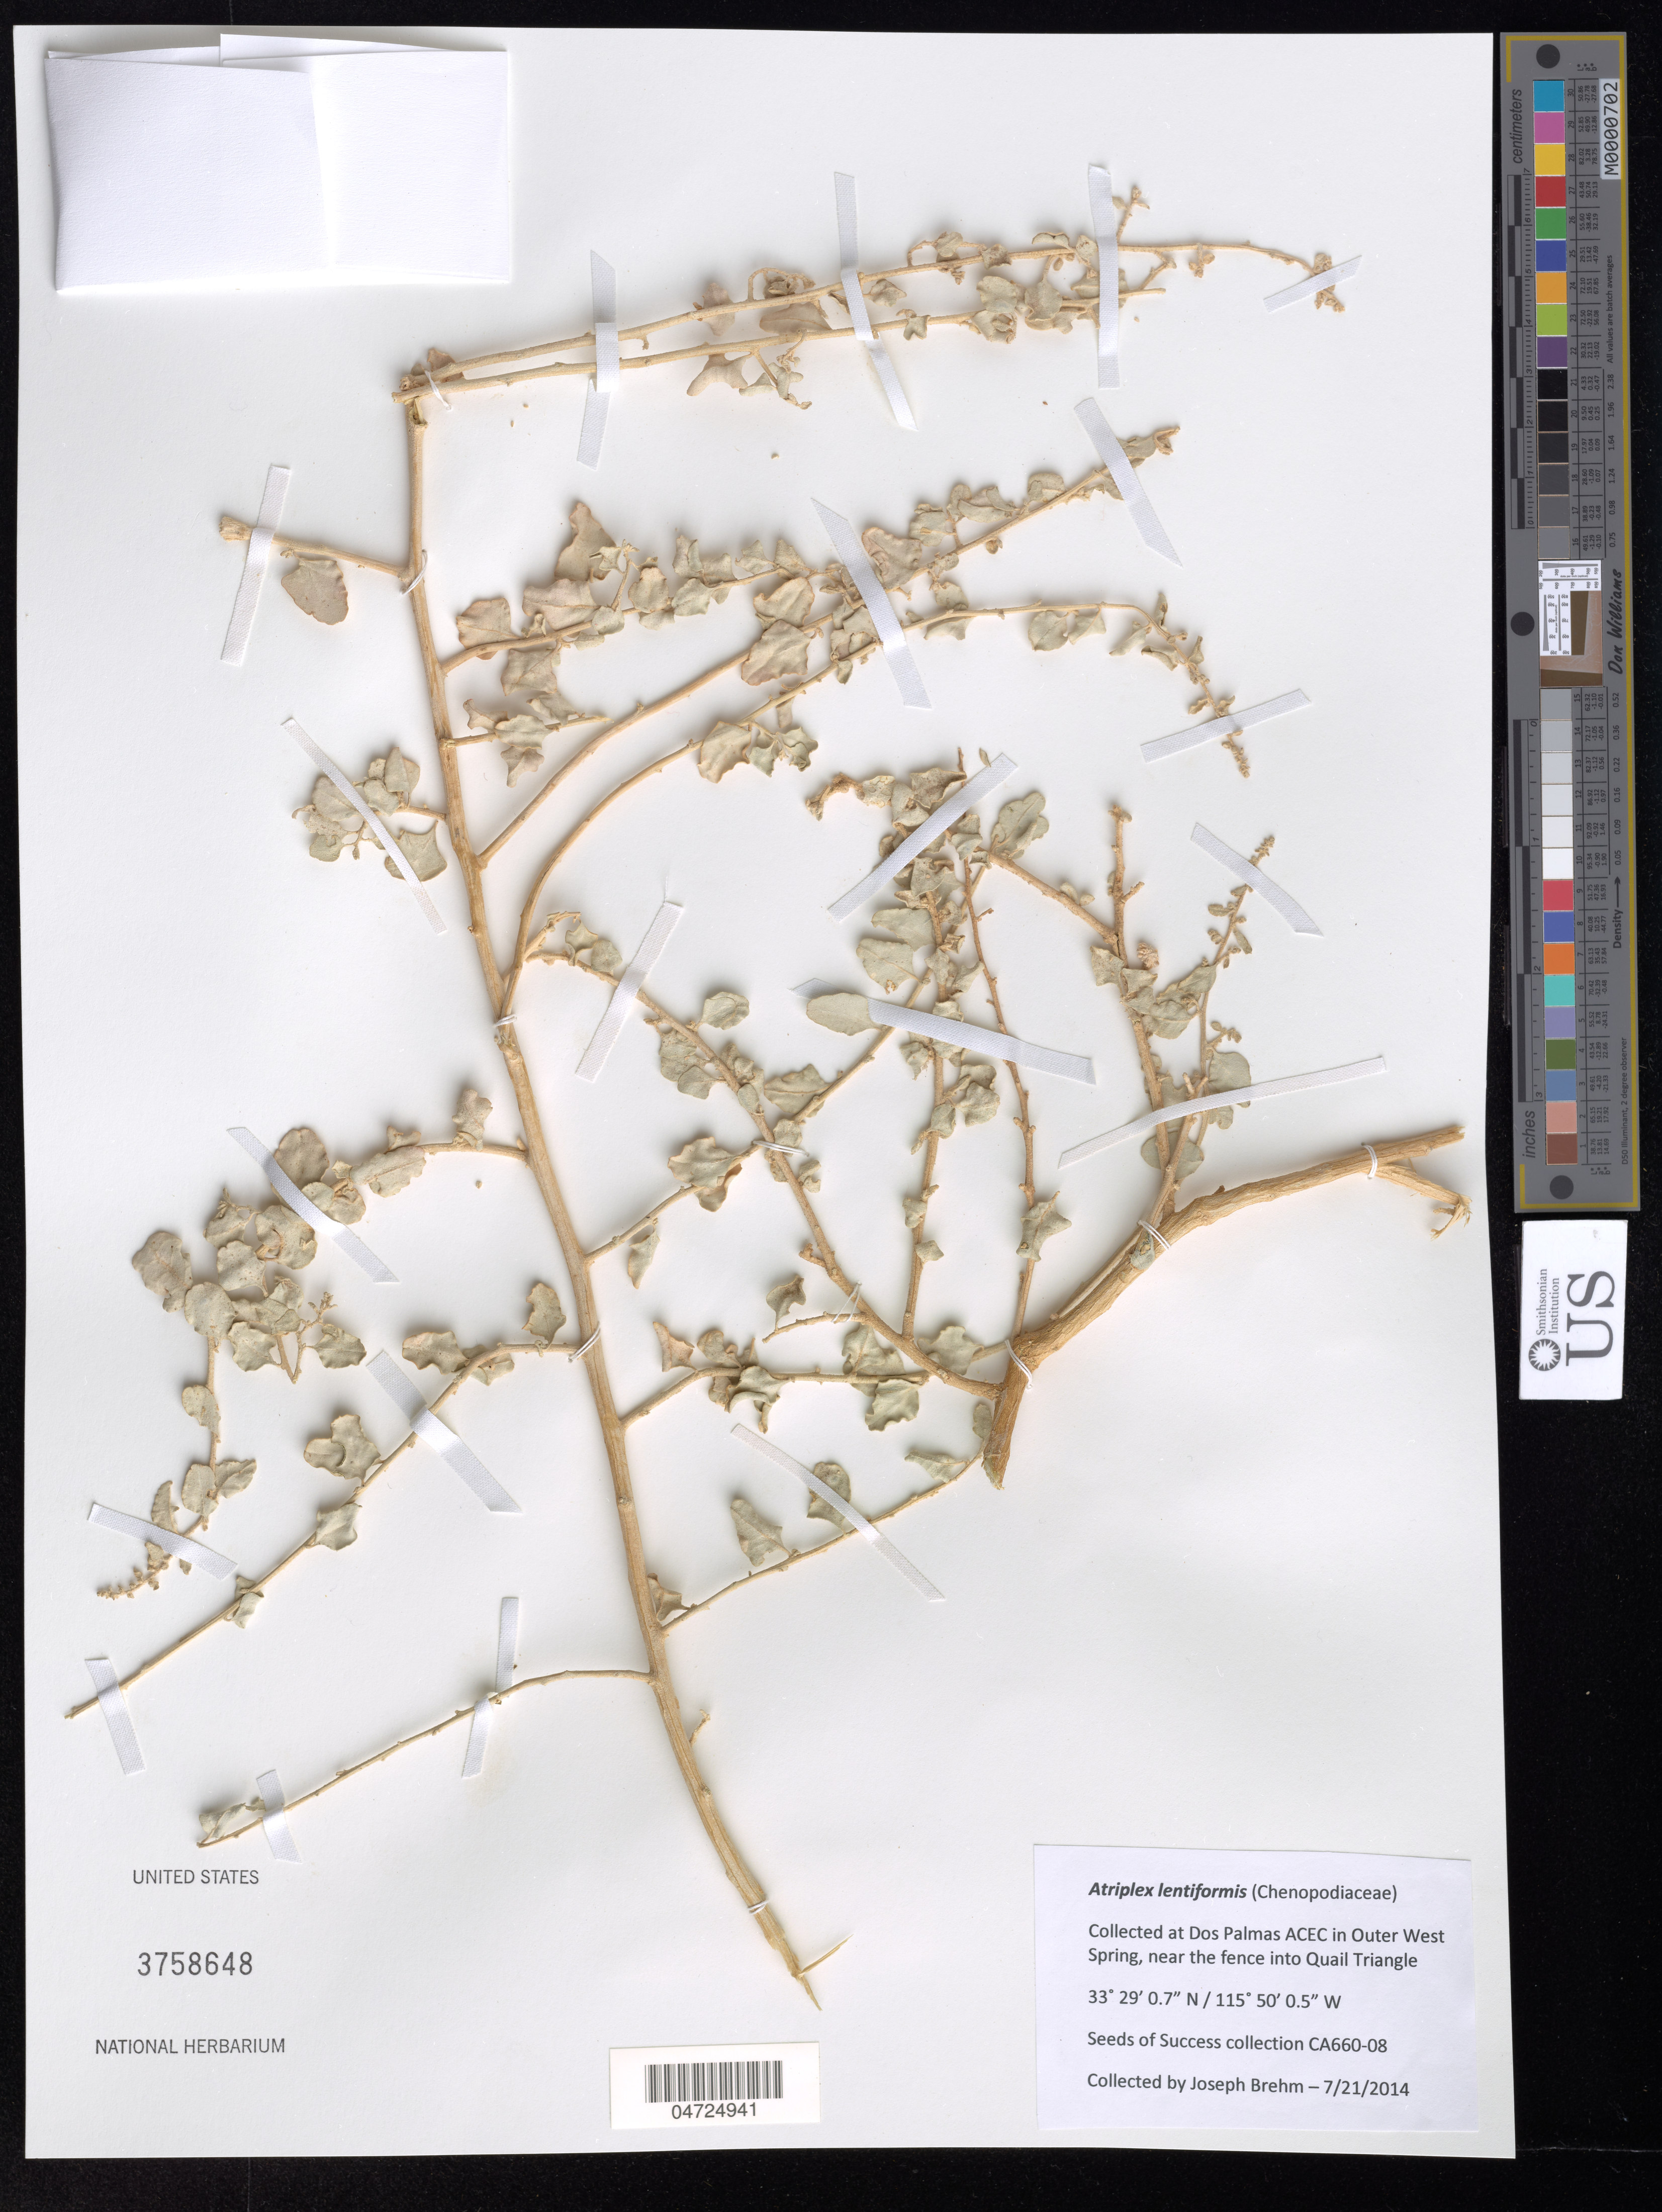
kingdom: Plantae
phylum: Tracheophyta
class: Magnoliopsida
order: Caryophyllales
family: Amaranthaceae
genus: Atriplex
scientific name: Atriplex lentiformis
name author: (Torr.) S. Watson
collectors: J. Brehm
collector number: CA660-08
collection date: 2014-07-21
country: United States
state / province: California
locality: At Dos Palmas ACEC in Outer West Spring, near the fence into Quail Triangle.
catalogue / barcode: US 3758648